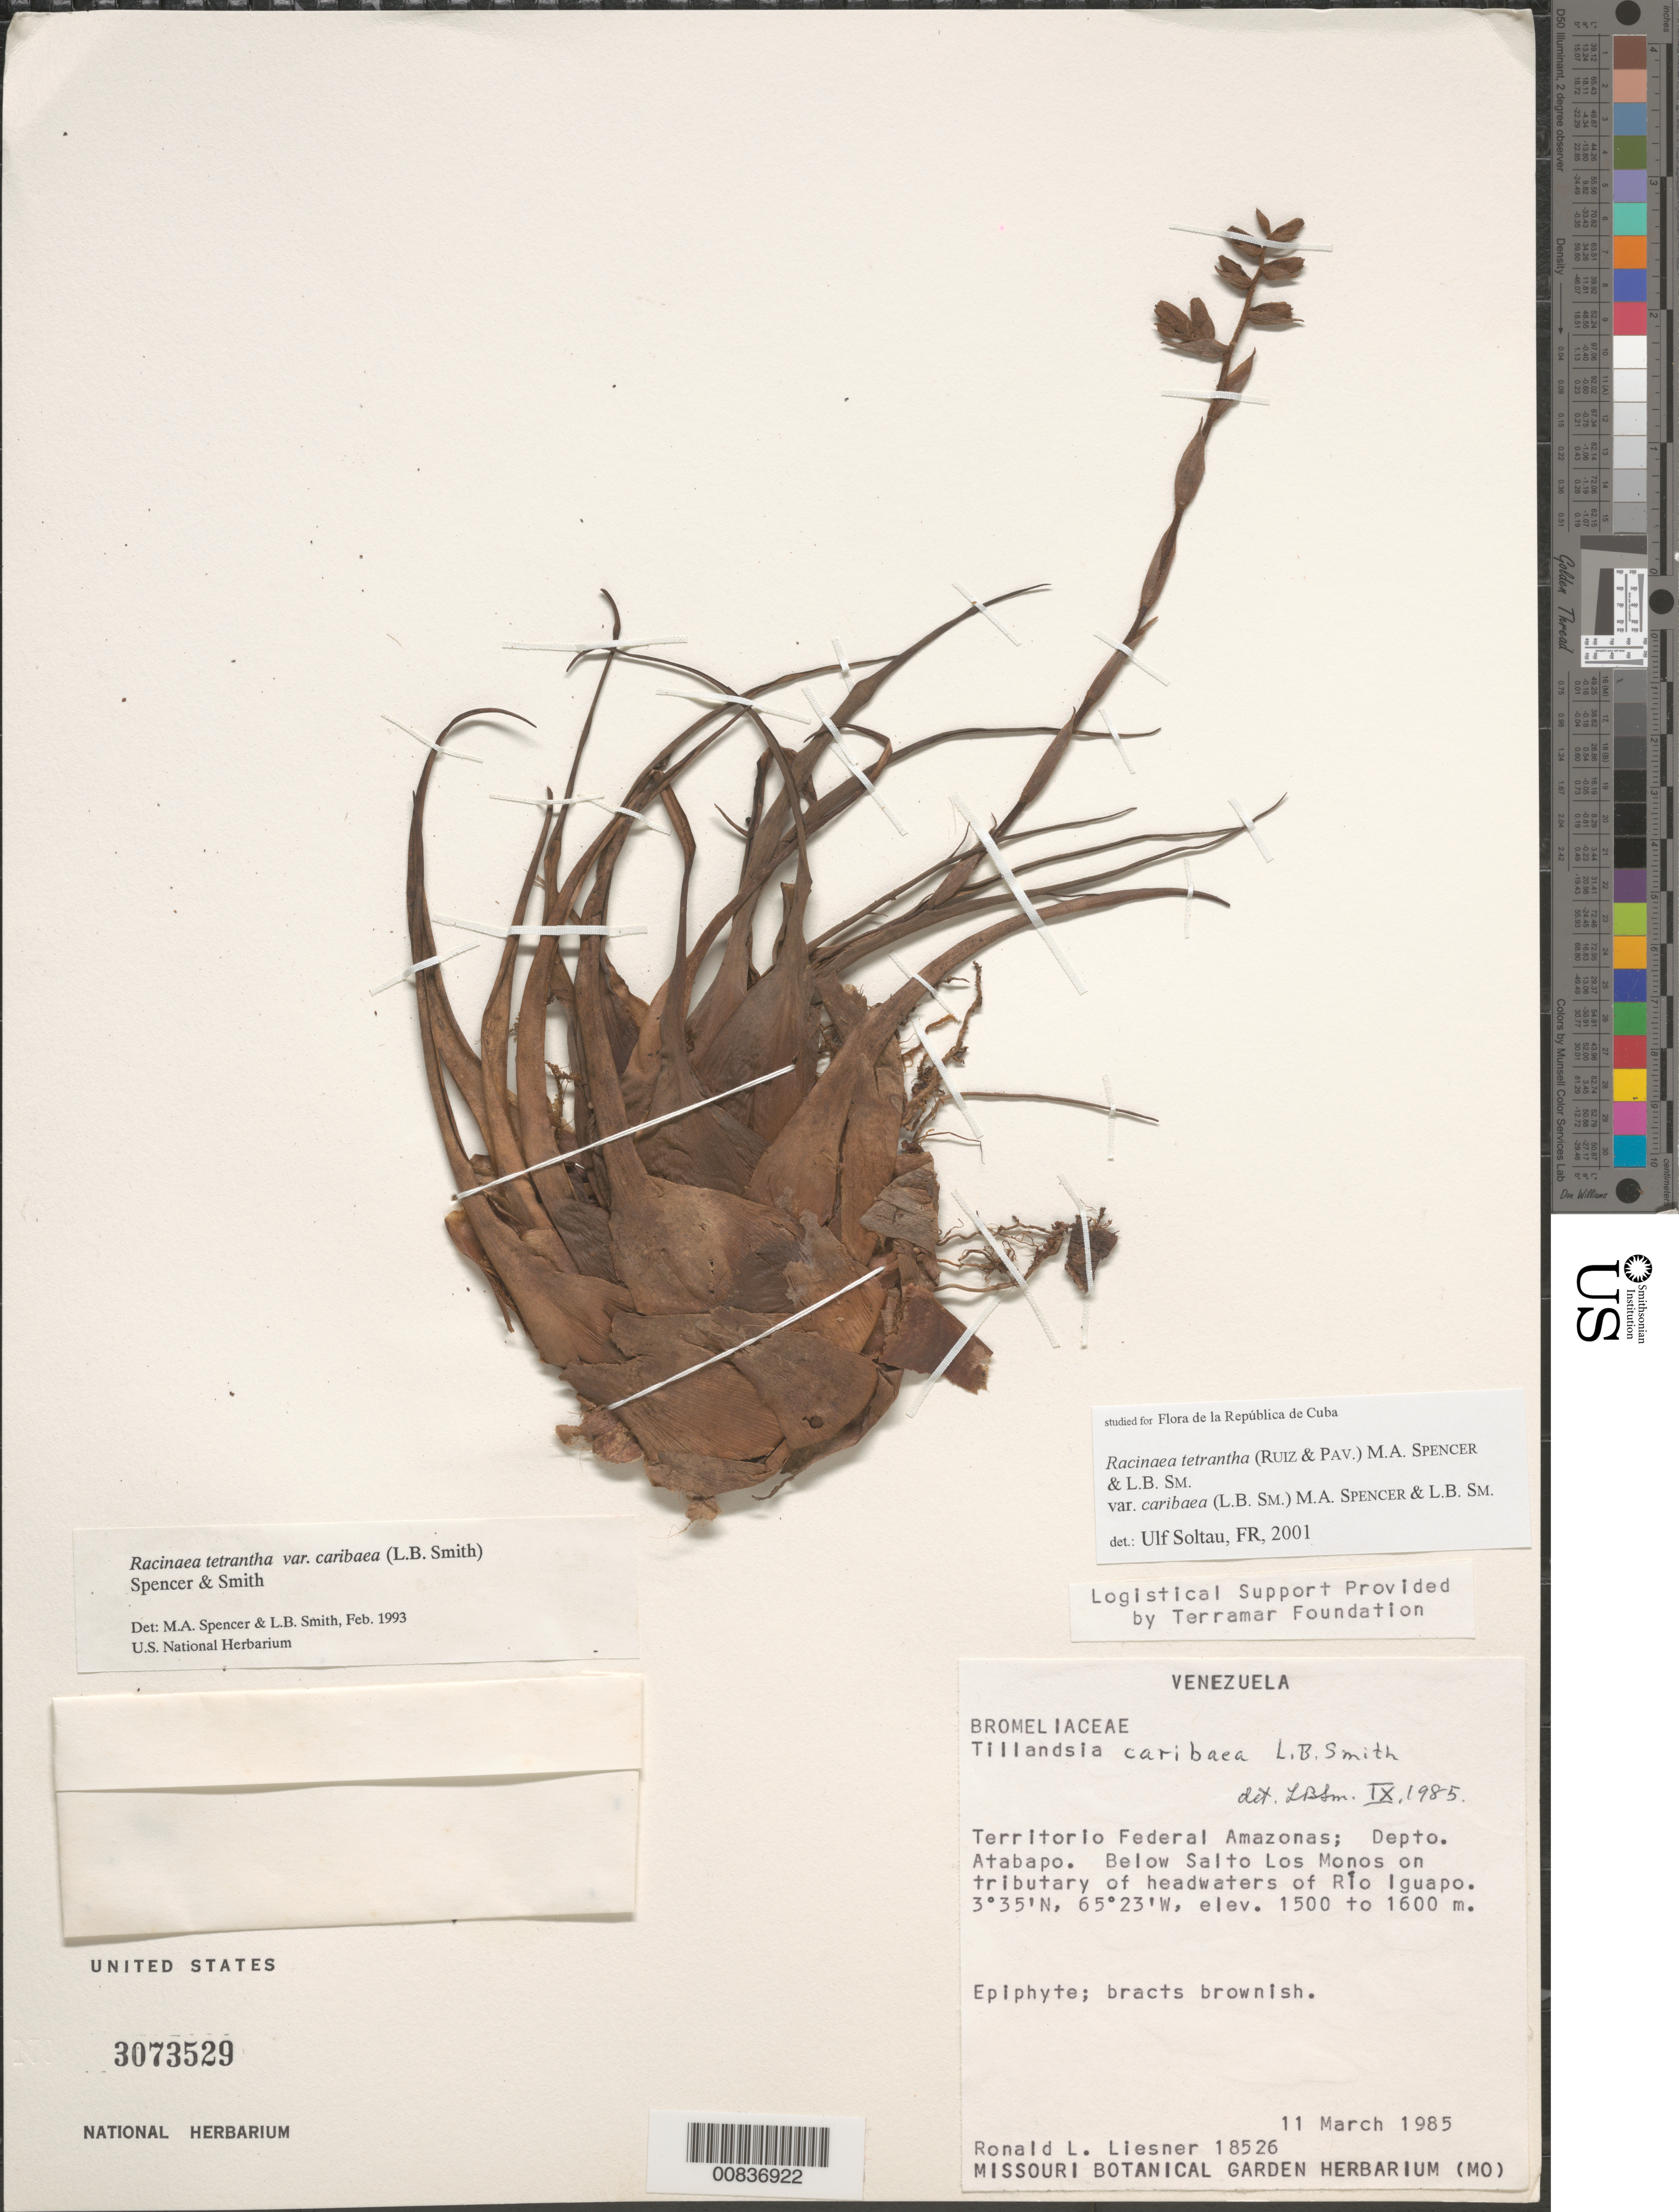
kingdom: Plantae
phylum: Tracheophyta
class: Liliopsida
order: Poales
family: Bromeliaceae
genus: Racinaea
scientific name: Racinaea tetrantha var. caribaea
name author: (L.B. Sm.) M.A. Spencer & L.B. Sm.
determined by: Soltau, U.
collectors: R. L. Liesner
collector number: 18526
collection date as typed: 11-Mar-85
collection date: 1985-03-11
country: Venezuela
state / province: Amazonas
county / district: Atabapo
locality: Río Iguapo, below Salto Los Monos on tributary of headwaters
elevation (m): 1500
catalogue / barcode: US 3073529